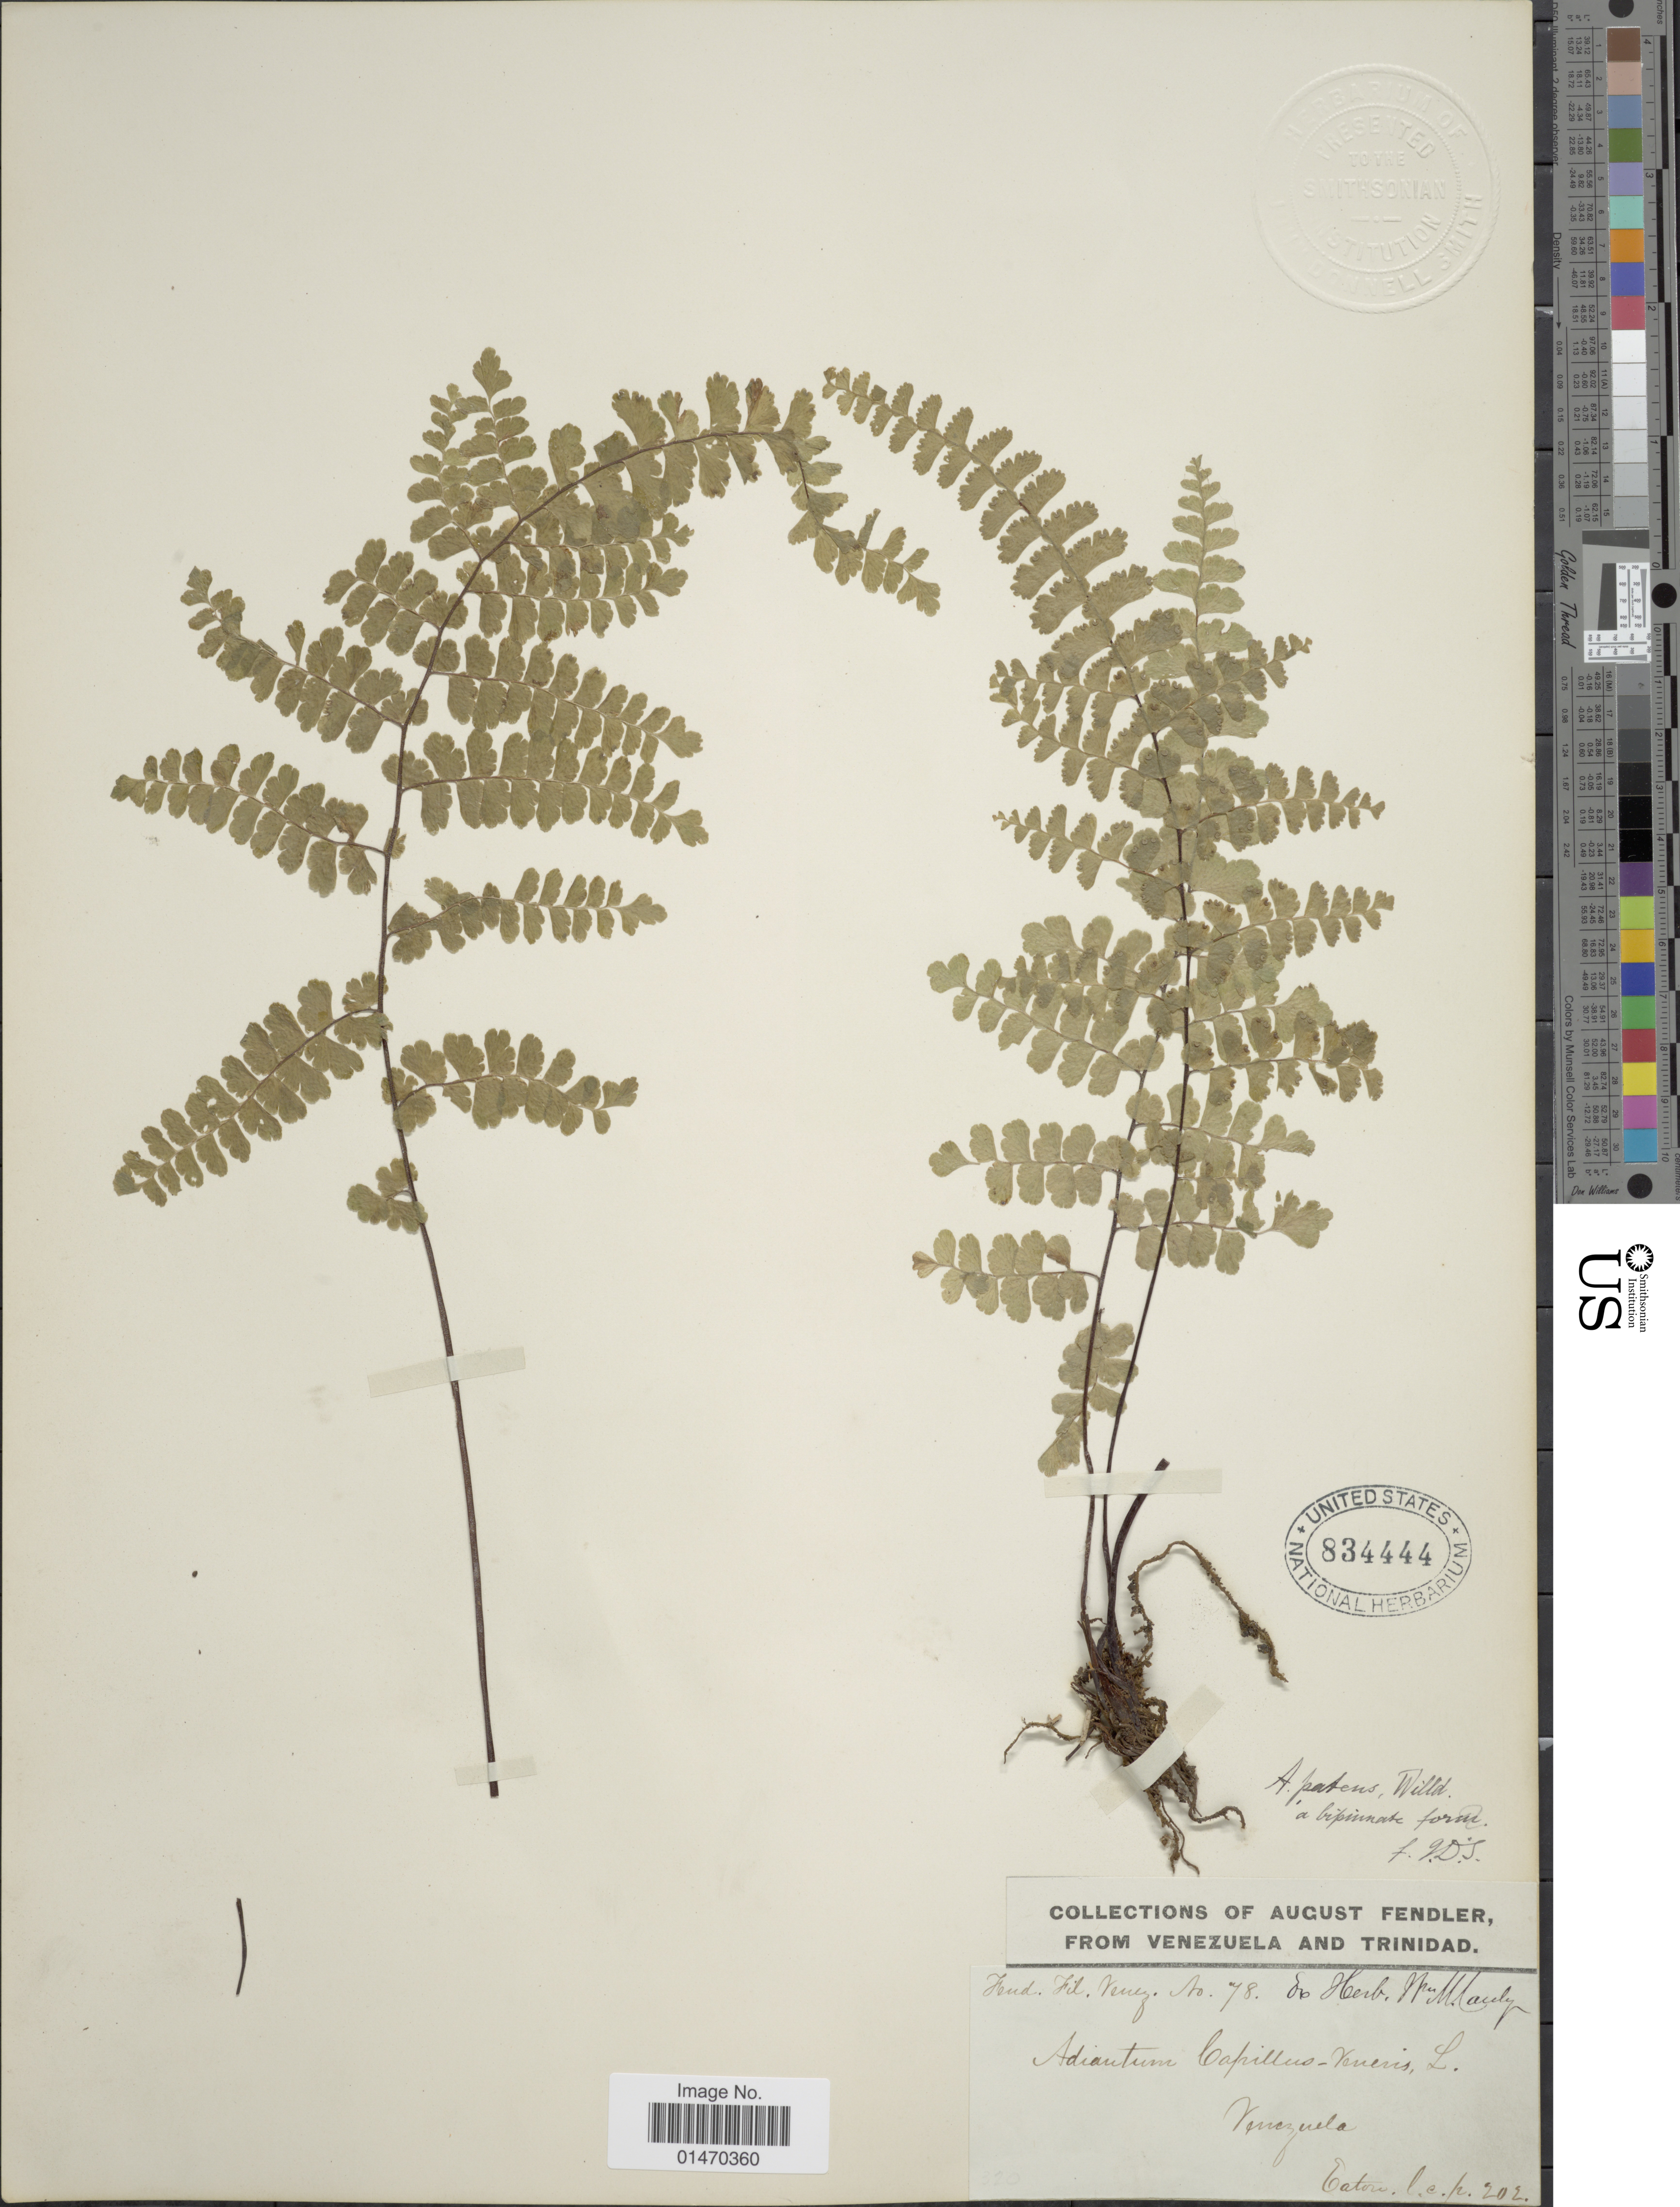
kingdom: Plantae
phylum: Tracheophyta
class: Polypodiopsida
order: Polypodiales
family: Pteridaceae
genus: Adiantum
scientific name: Adiantum henslovianum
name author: Hook. f.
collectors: A. Fendler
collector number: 78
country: Venezuela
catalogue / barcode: US 834444